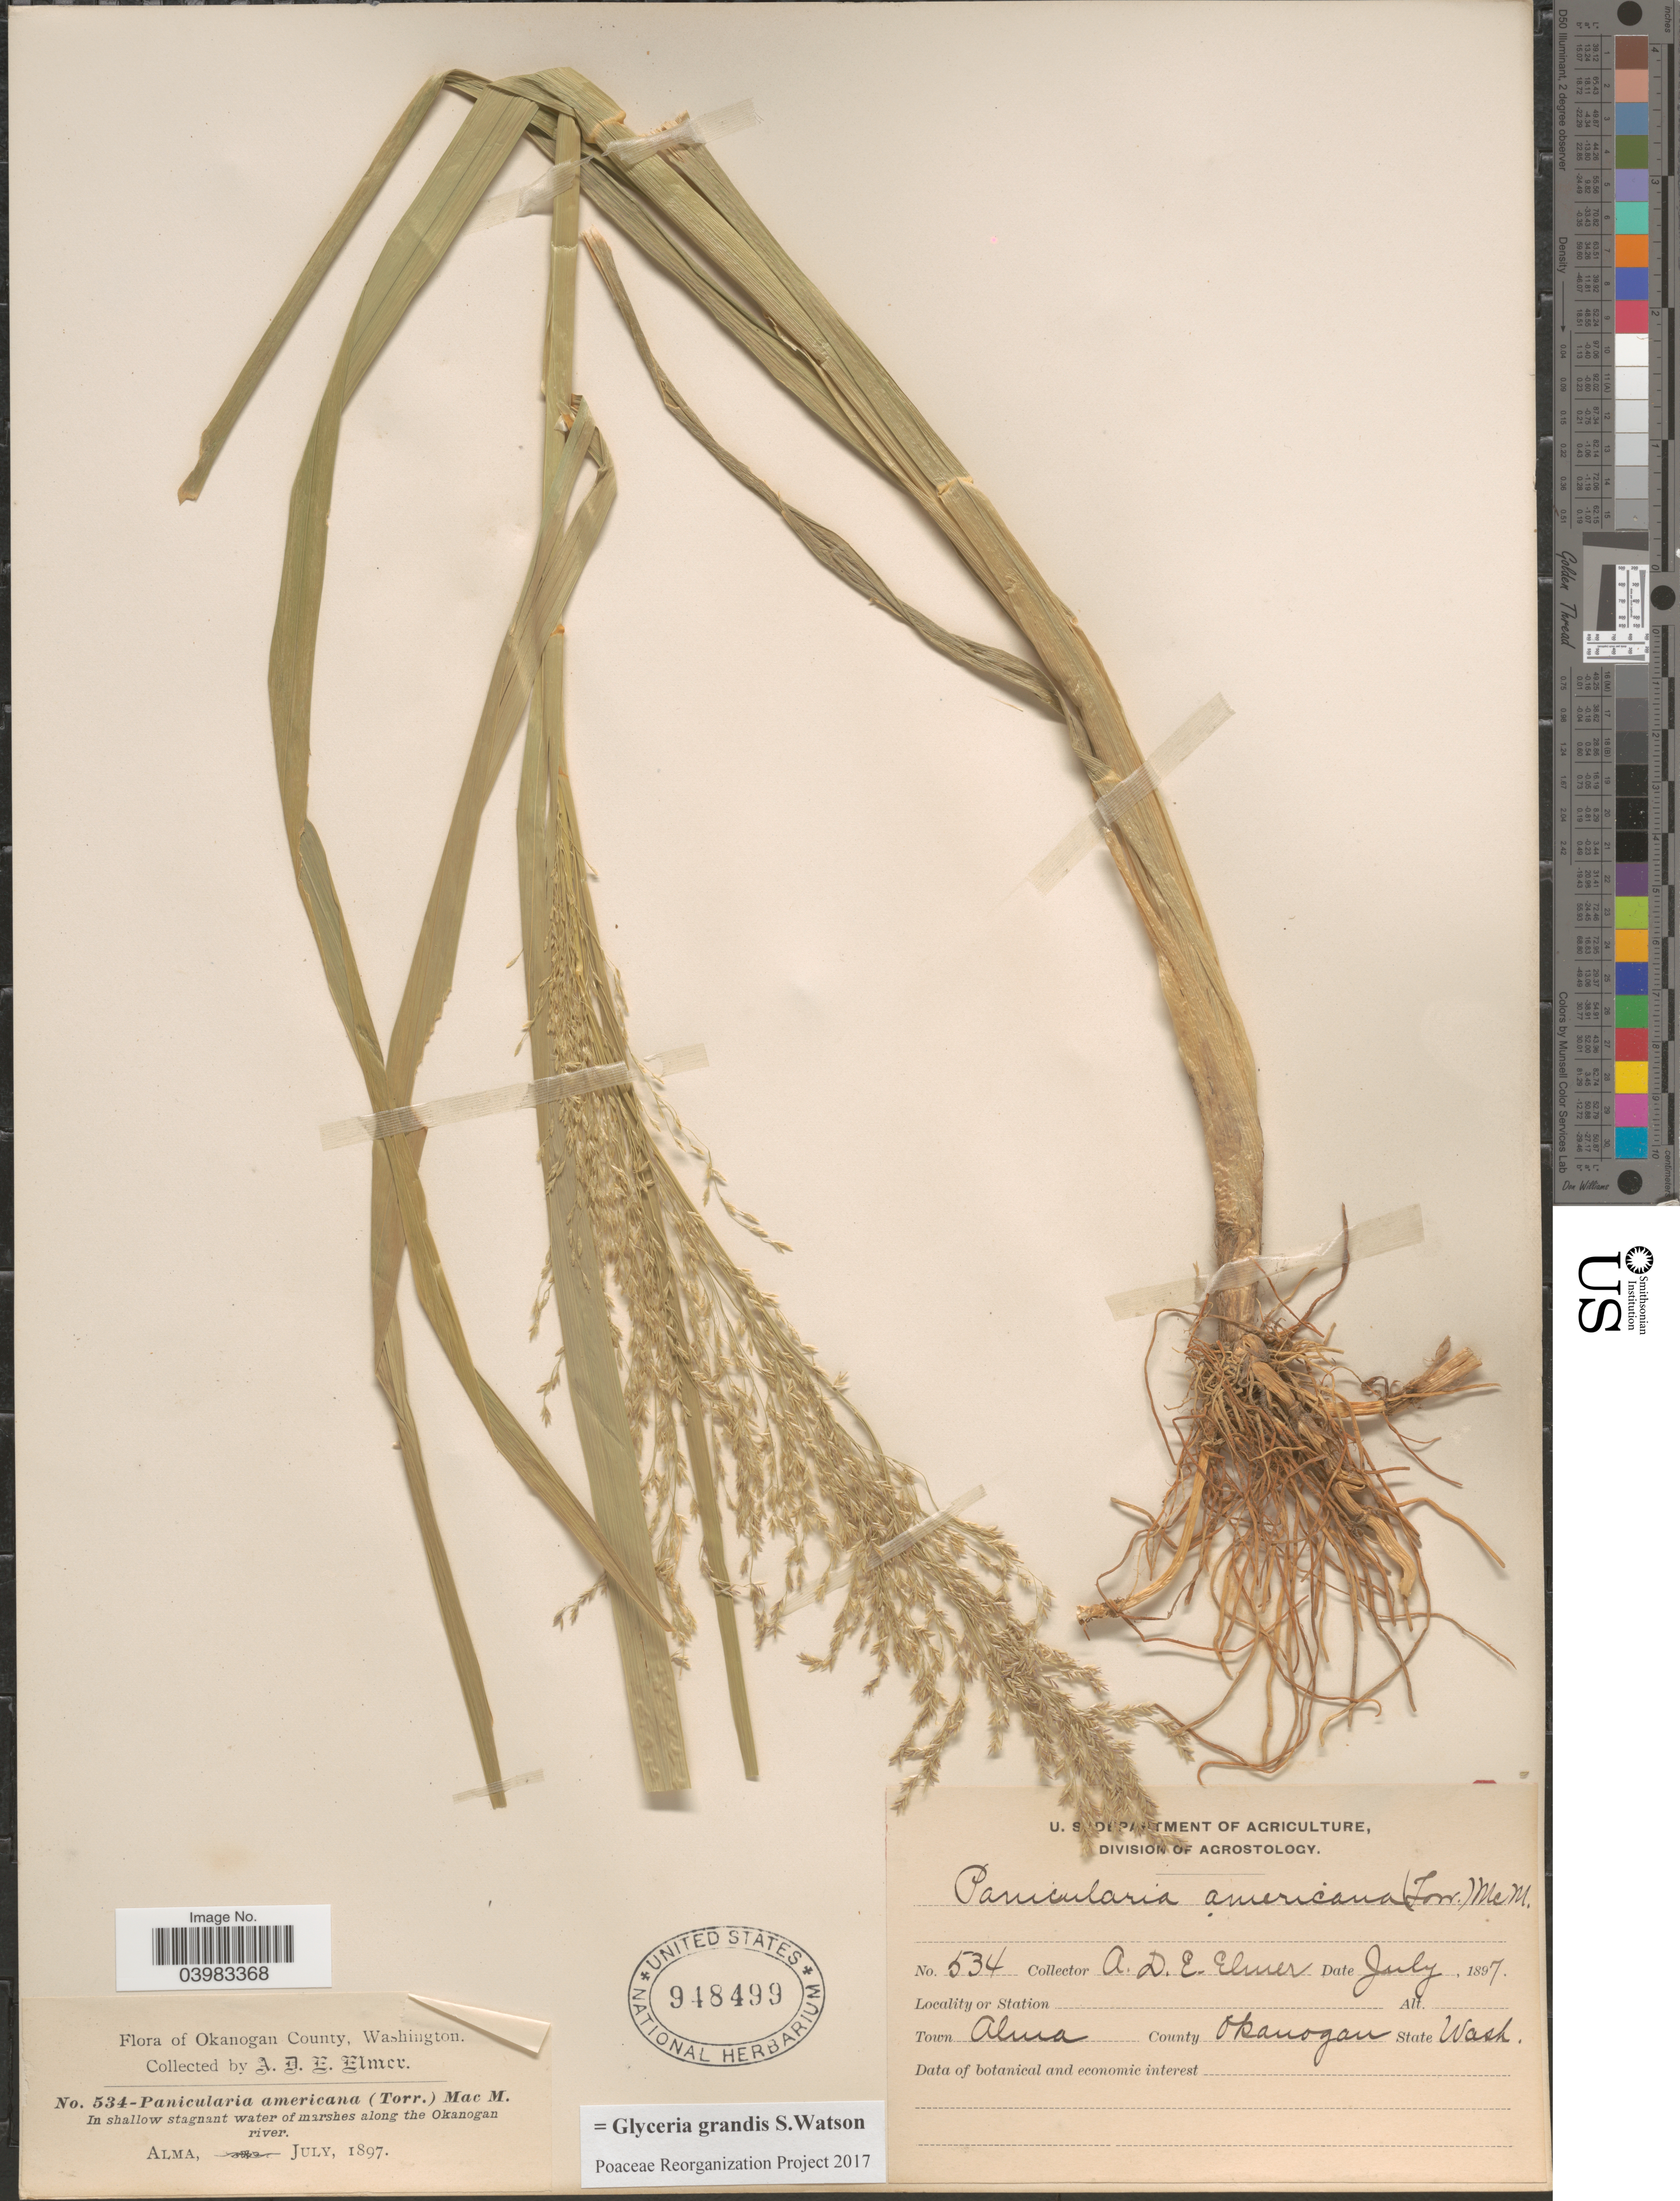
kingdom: Plantae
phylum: Tracheophyta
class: Liliopsida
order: Poales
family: Poaceae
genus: Glyceria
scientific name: Glyceria grandis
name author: S. Watson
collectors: A. D. E. Elmer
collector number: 534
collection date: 1897-07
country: United States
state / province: Washington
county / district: Okanogan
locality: Okanogan County. Along the Okanogan river. Town Alma.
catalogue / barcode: US 948499